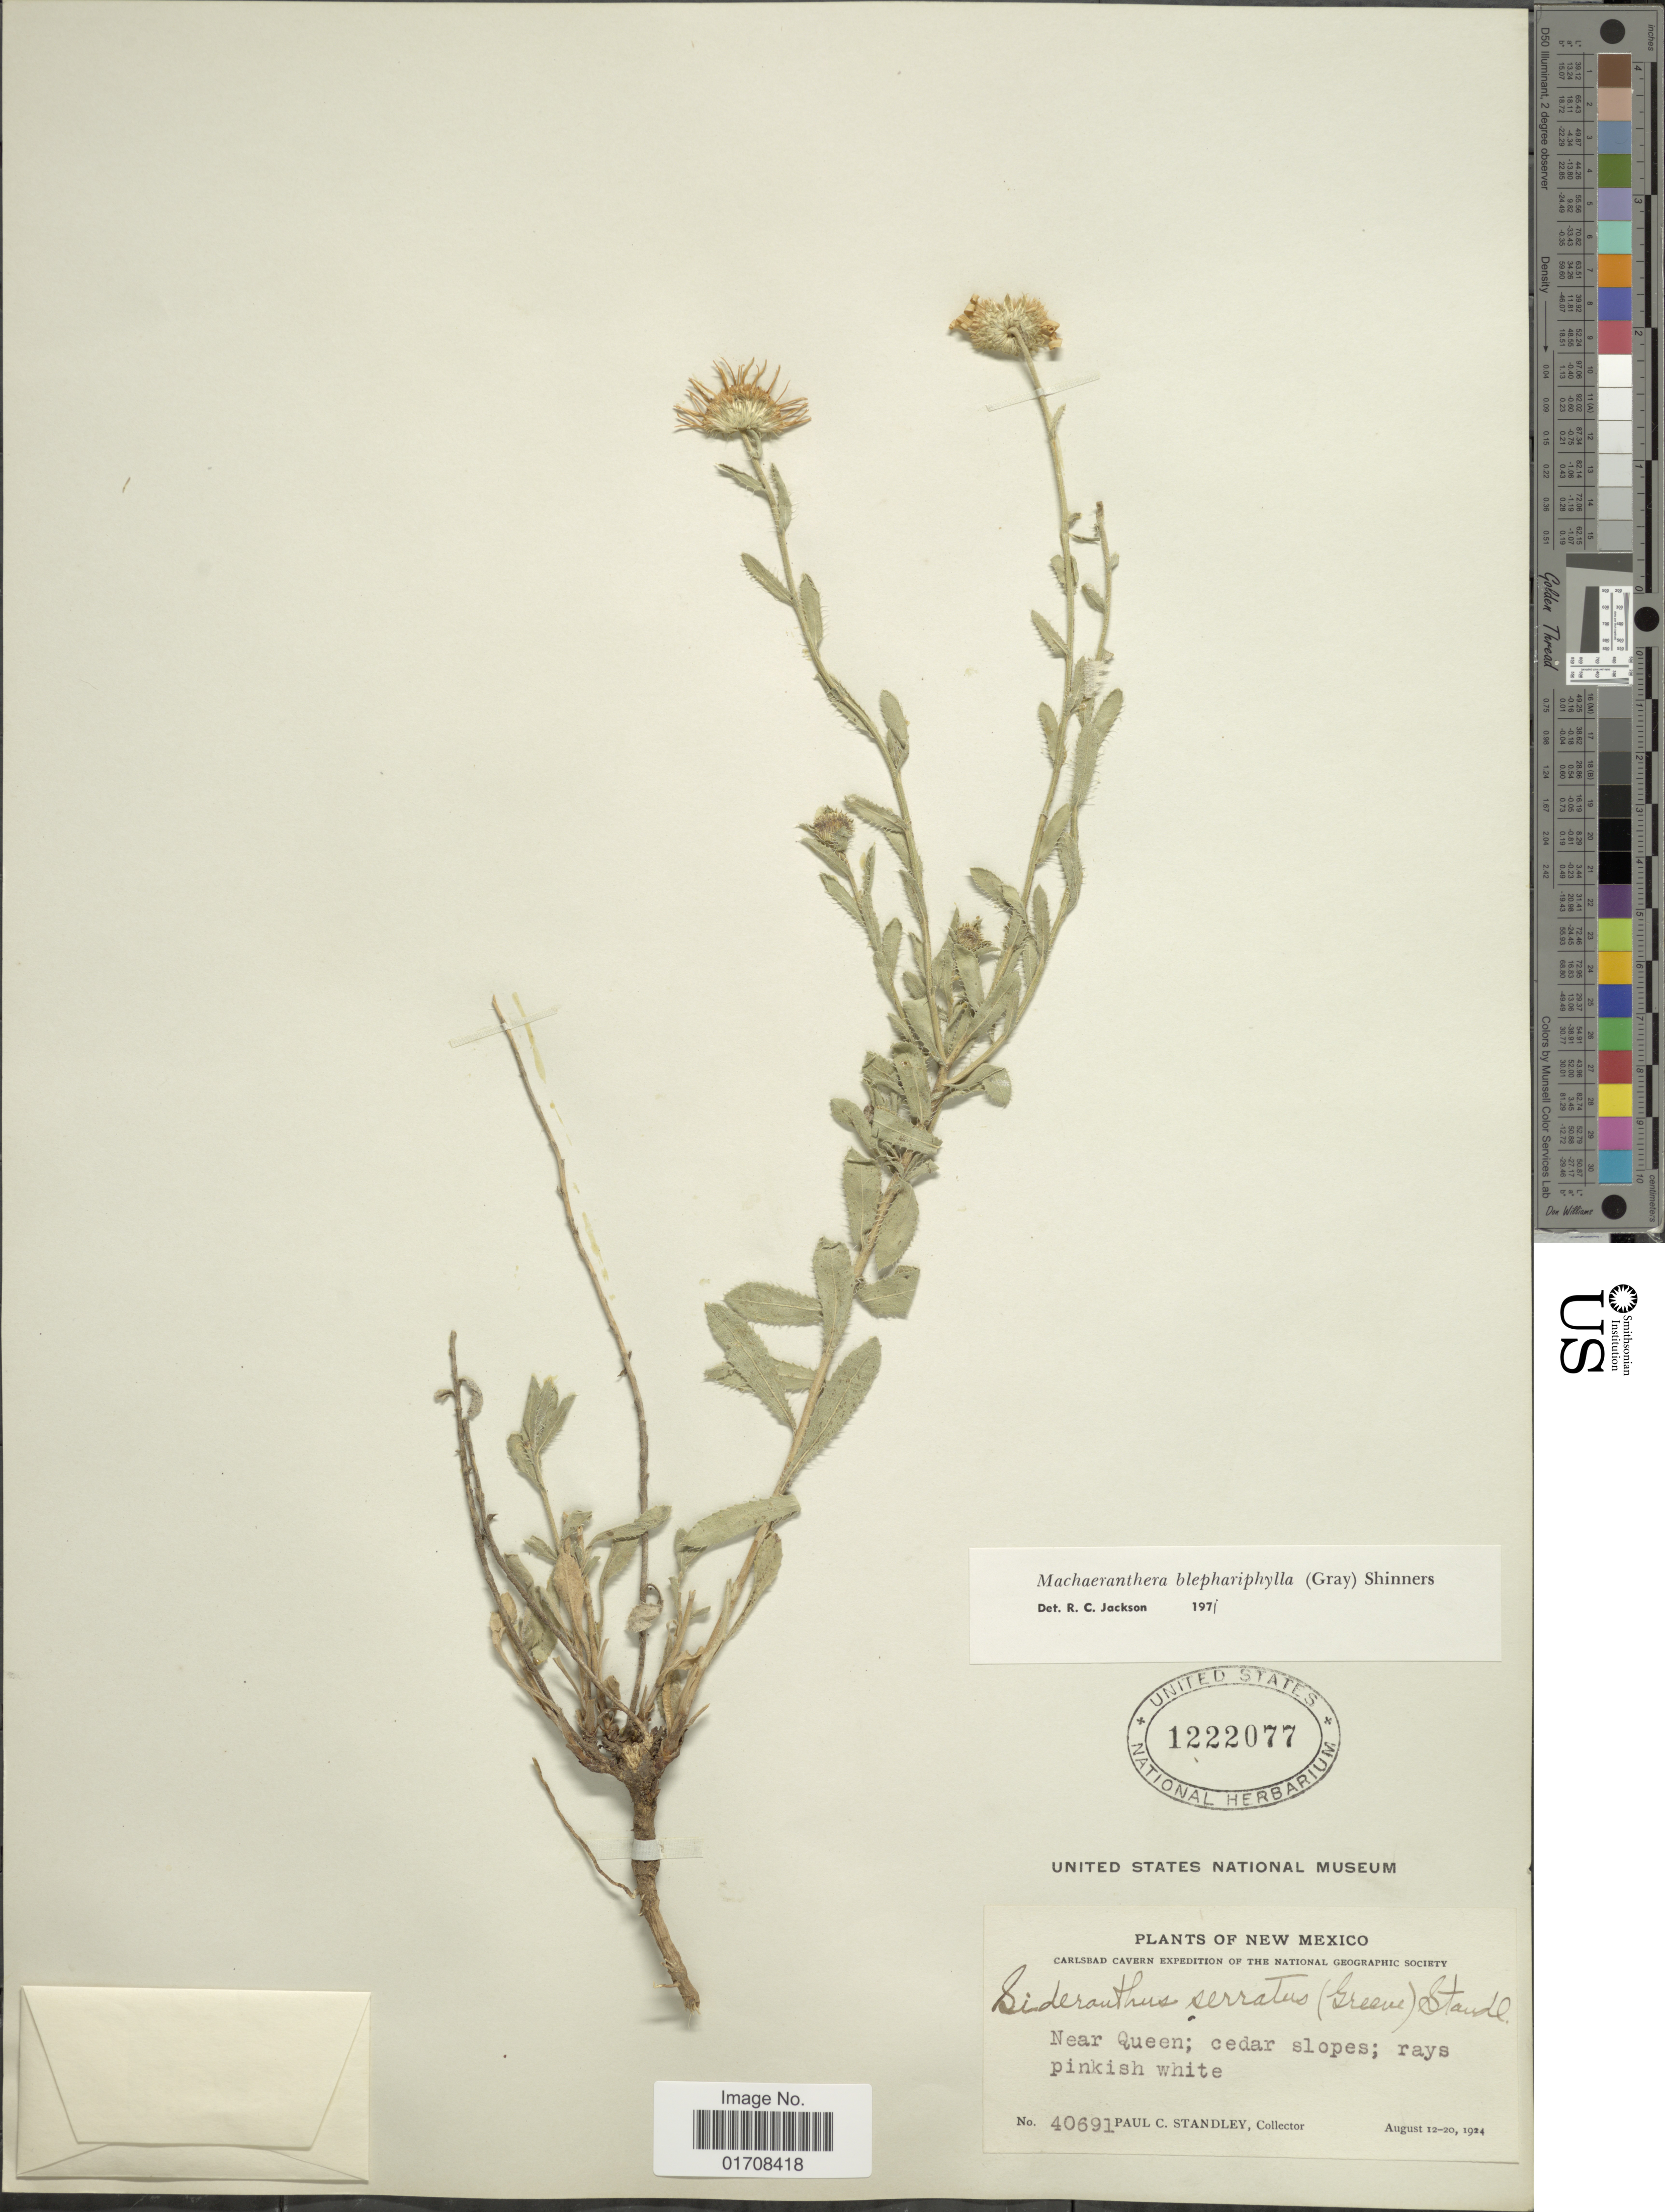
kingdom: Plantae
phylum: Tracheophyta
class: Magnoliopsida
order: Asterales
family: Asteraceae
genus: Machaeranthera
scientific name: Machaeranthera blephariphylla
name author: (A. Gray) Shinners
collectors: P. C. Standley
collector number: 40691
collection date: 1924-08-12/1924-08-20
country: United States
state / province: New Mexico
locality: Near Queen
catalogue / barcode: US 1222077